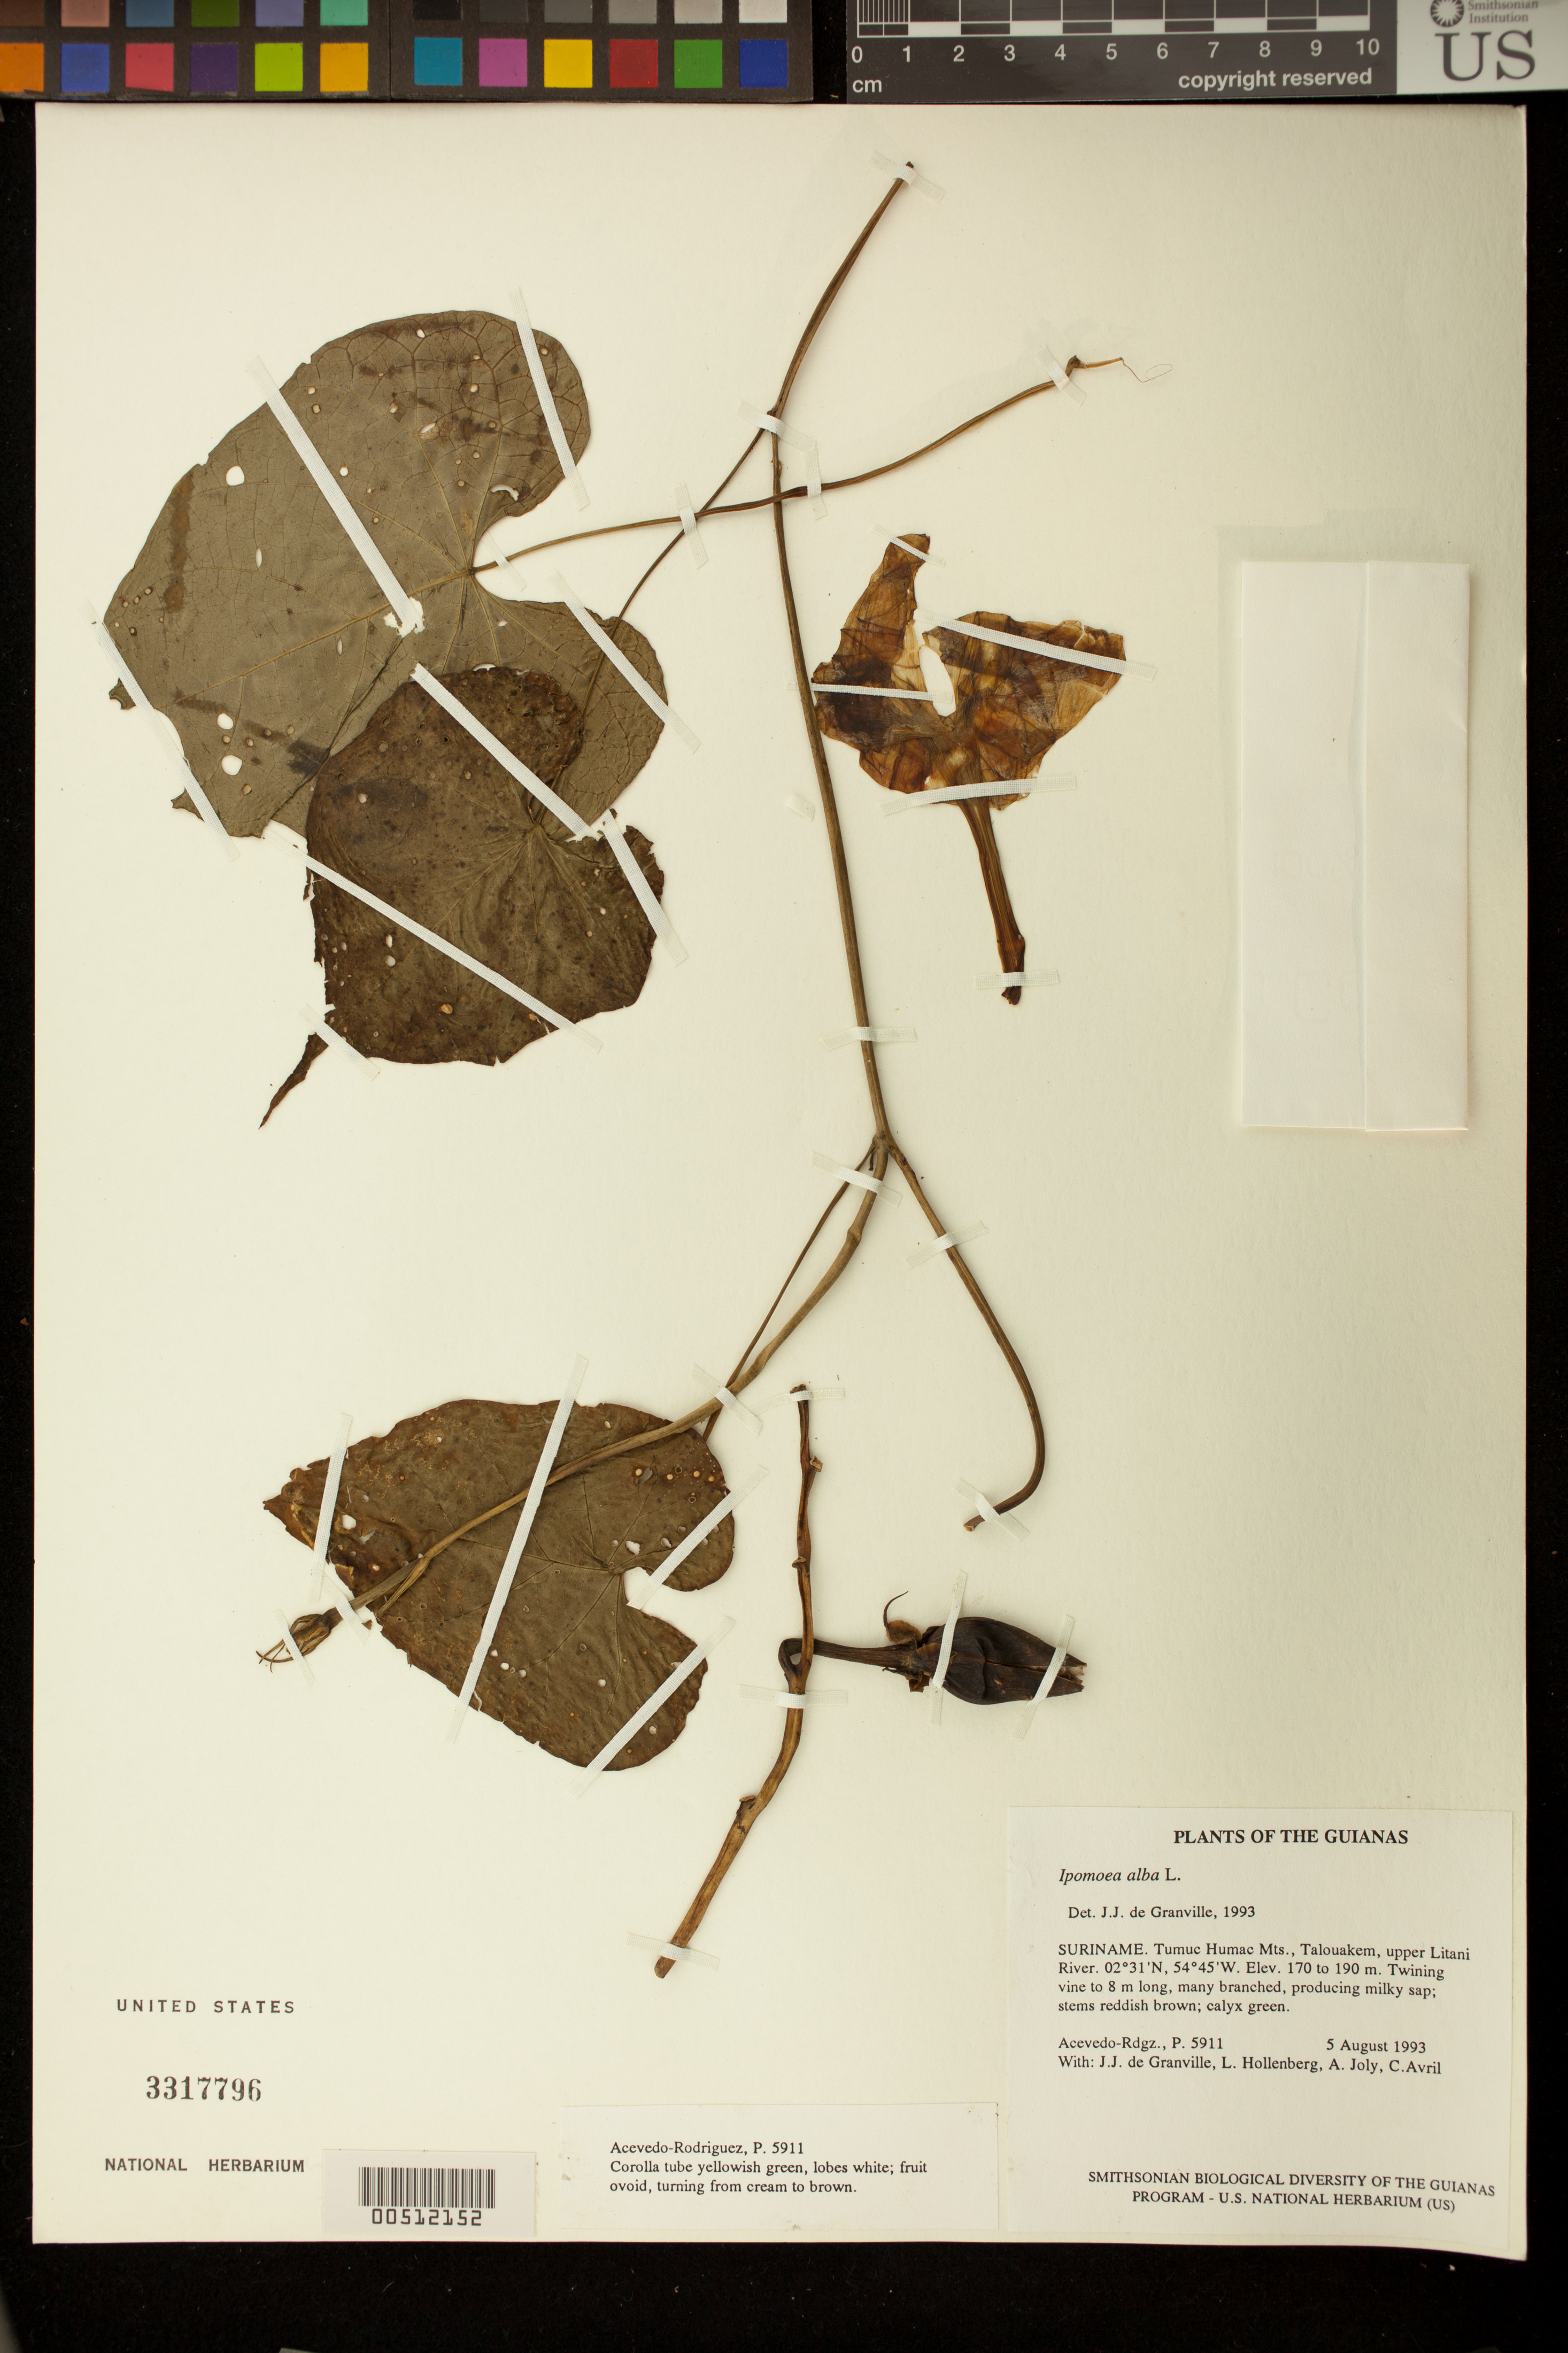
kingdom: Plantae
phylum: Tracheophyta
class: Magnoliopsida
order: Solanales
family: Convolvulaceae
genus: Ipomoea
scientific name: Ipomoea alba L.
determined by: Granville, J. J. de, (CAY), Institut de Recherche pour le Developpement (IRD) (FRENCH GUIANA)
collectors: P. Acevedo-Rodr., C. Boyer, J.-J. de Granville, A. Joly & L. Hollenberg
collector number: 5911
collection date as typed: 05 Aug 1993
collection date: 1993-08-05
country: Suriname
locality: Tumuc Humac Mts., Talouakem, upper Litani River.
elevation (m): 170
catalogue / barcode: US 3317796